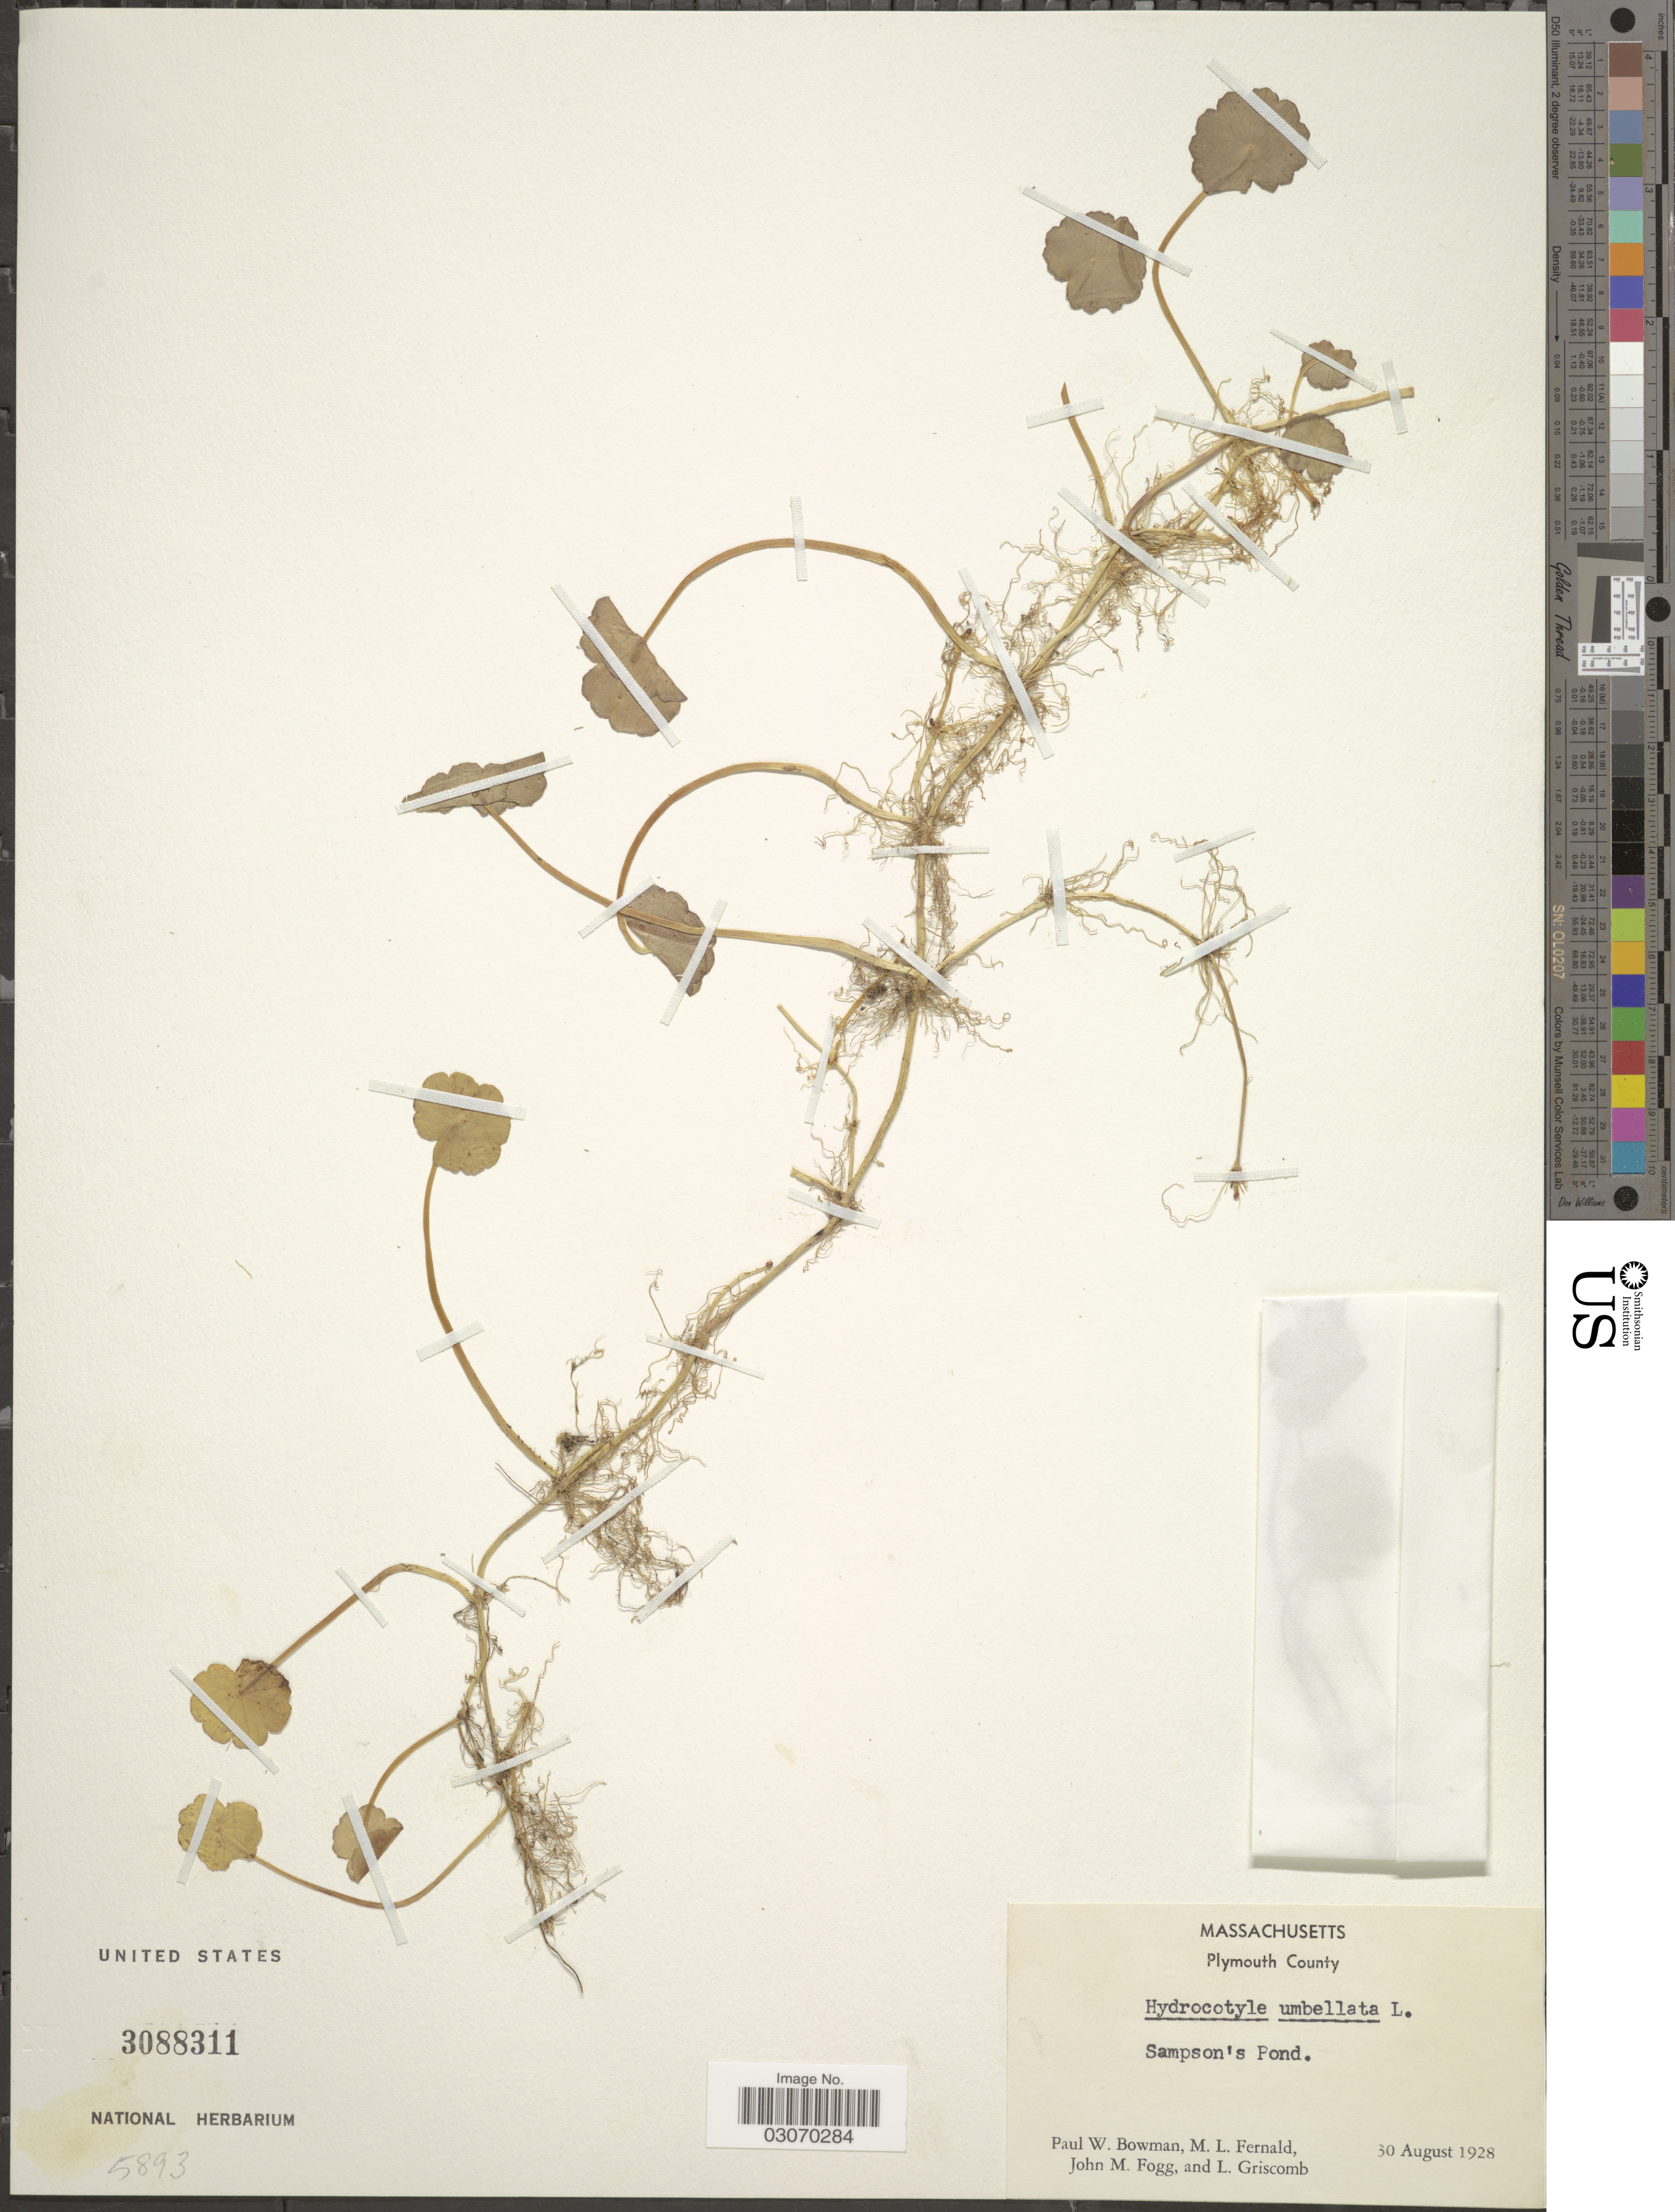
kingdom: Plantae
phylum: Tracheophyta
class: Magnoliopsida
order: Apiales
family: Araliaceae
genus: Hydrocotyle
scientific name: Hydrocotyle umbellata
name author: L.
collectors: P. Bowman, M. L. Fernald, J. Fogg & L. Griscomb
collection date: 1928-08-30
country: United States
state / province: Massachusetts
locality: Plymouth County. Sampson's Pond.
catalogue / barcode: US 3088311